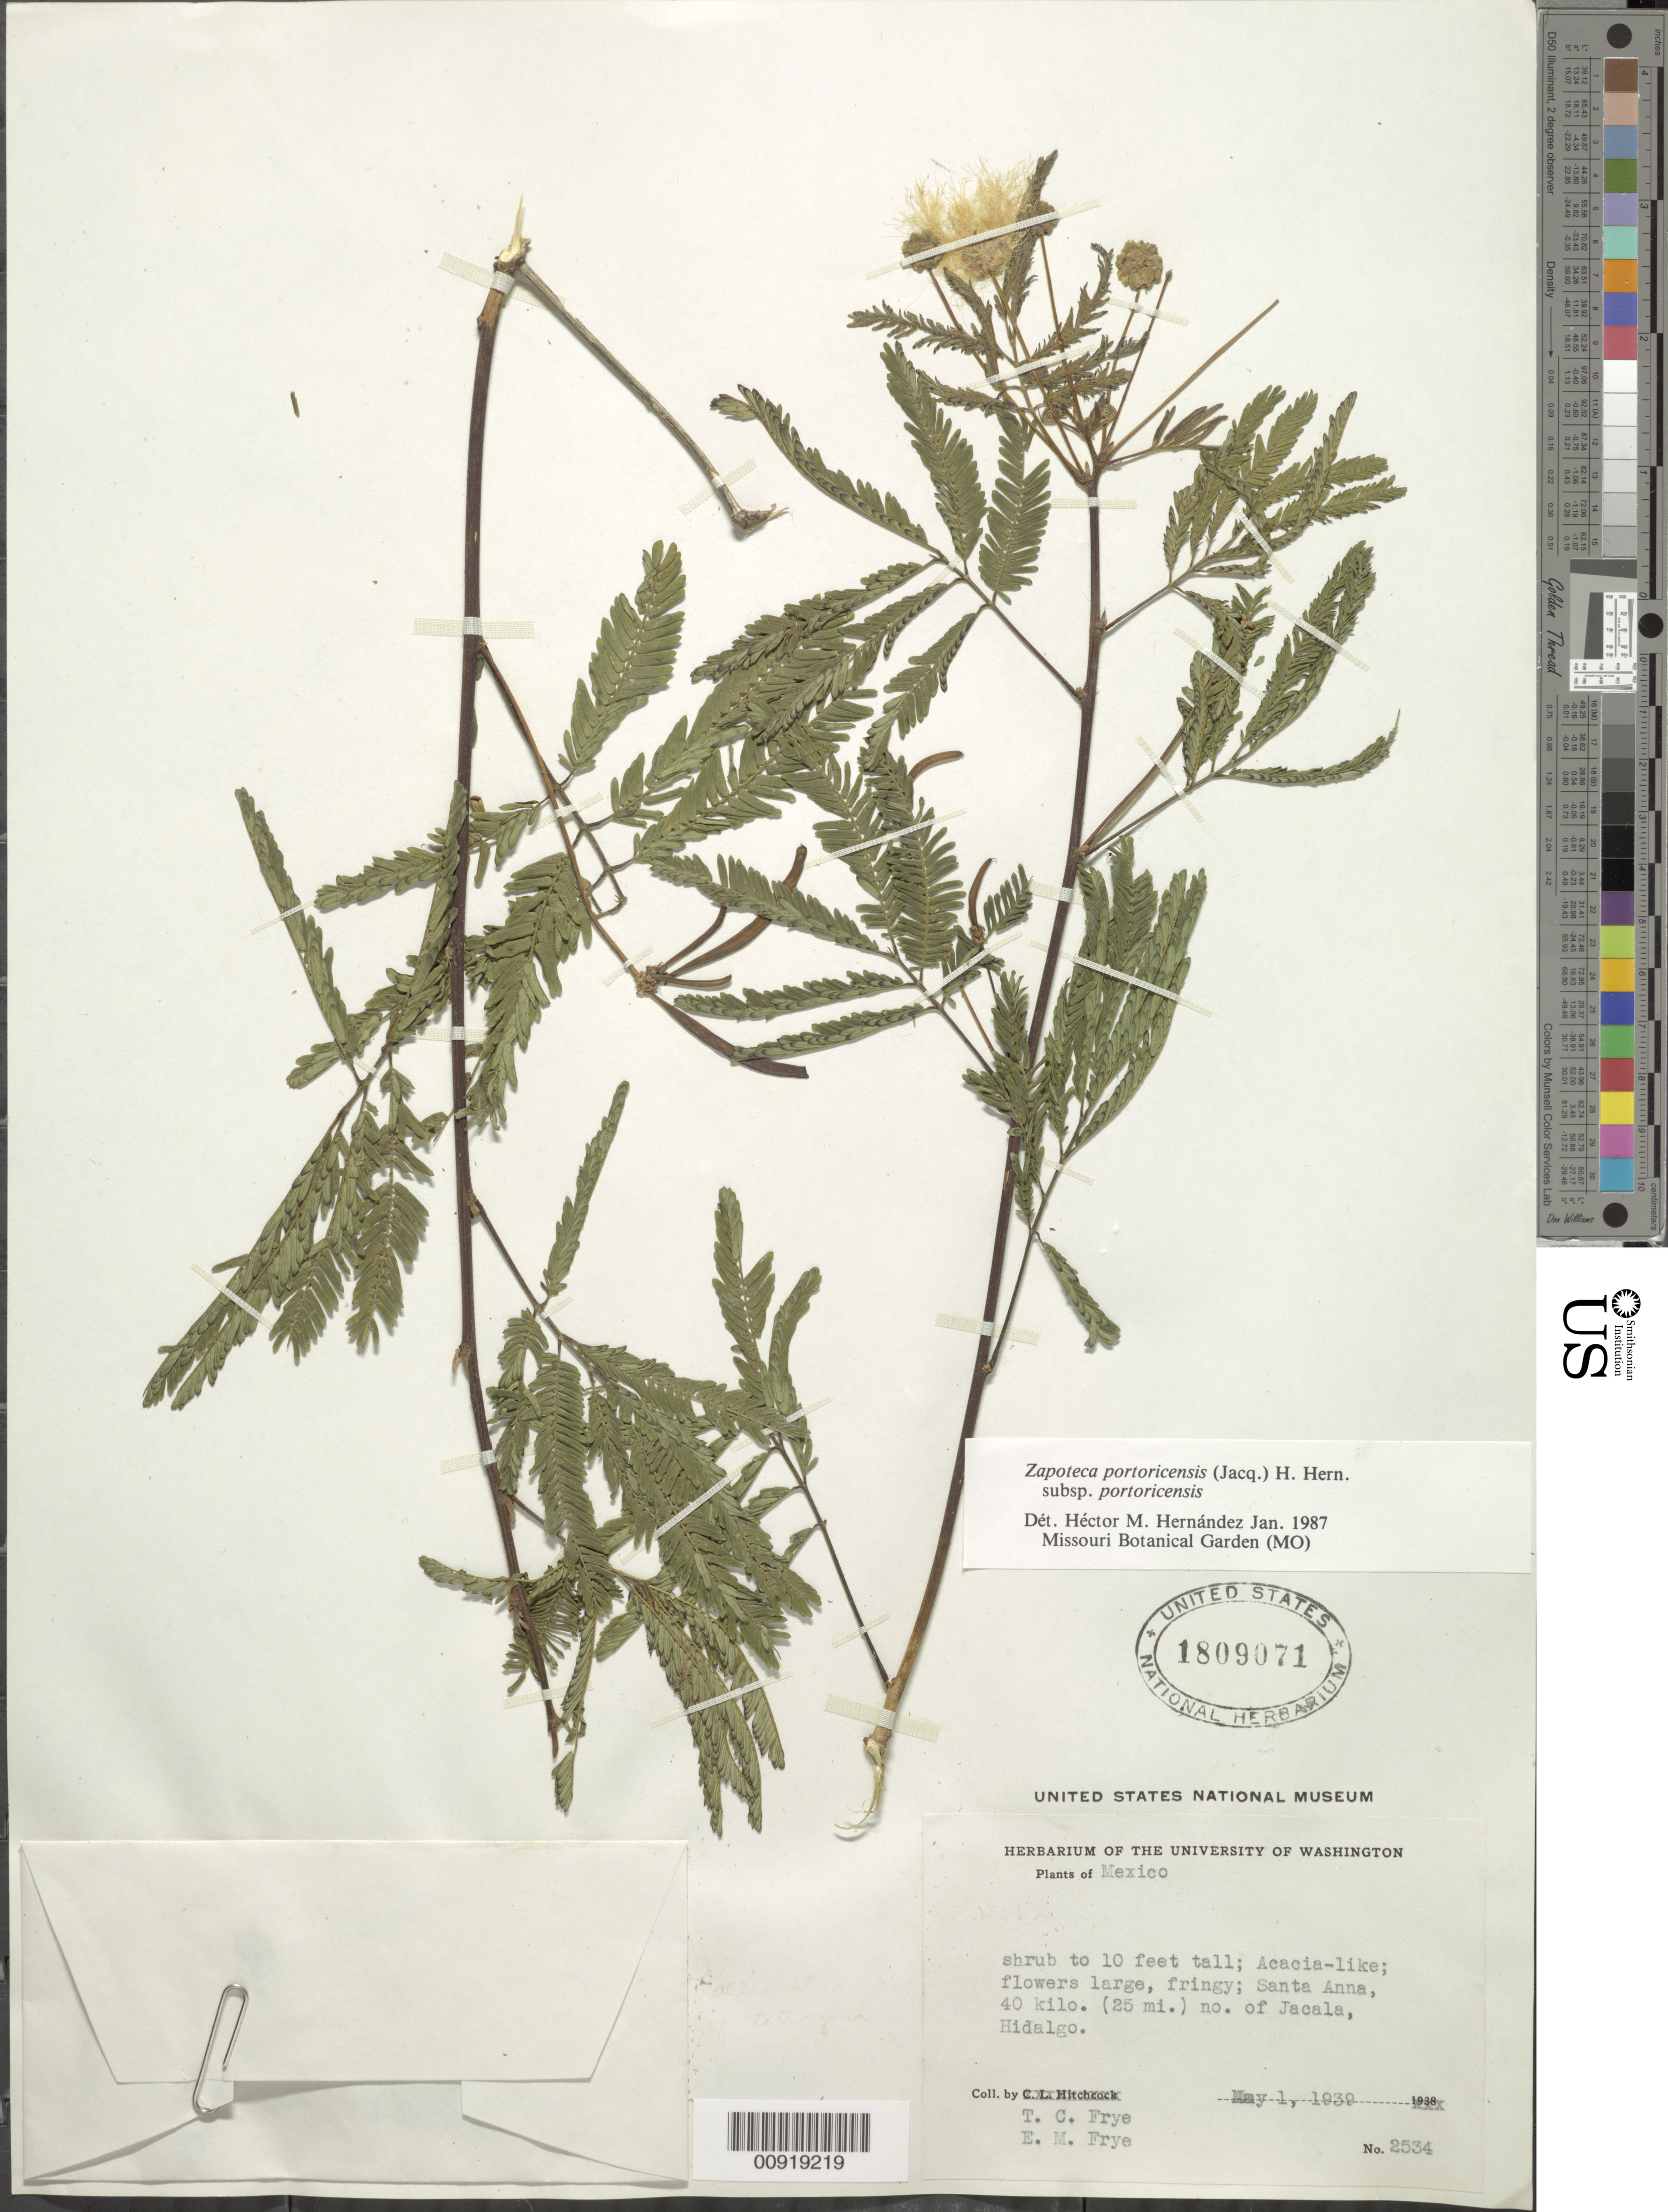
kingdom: Plantae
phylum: Tracheophyta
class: Magnoliopsida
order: Fabales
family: Fabaceae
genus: Zapoteca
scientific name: Zapoteca portoricensis subsp. portoricensis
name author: (Jacq.) H.M. Hern.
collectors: T. C. Frye & E. Frye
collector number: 2534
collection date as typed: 01 May 1939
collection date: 1939-05-01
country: Mexico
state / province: Hidalgo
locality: Santa Anna, 40 km. (25 mi.) no. of Jacala, Hidalgo.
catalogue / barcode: US 1809071